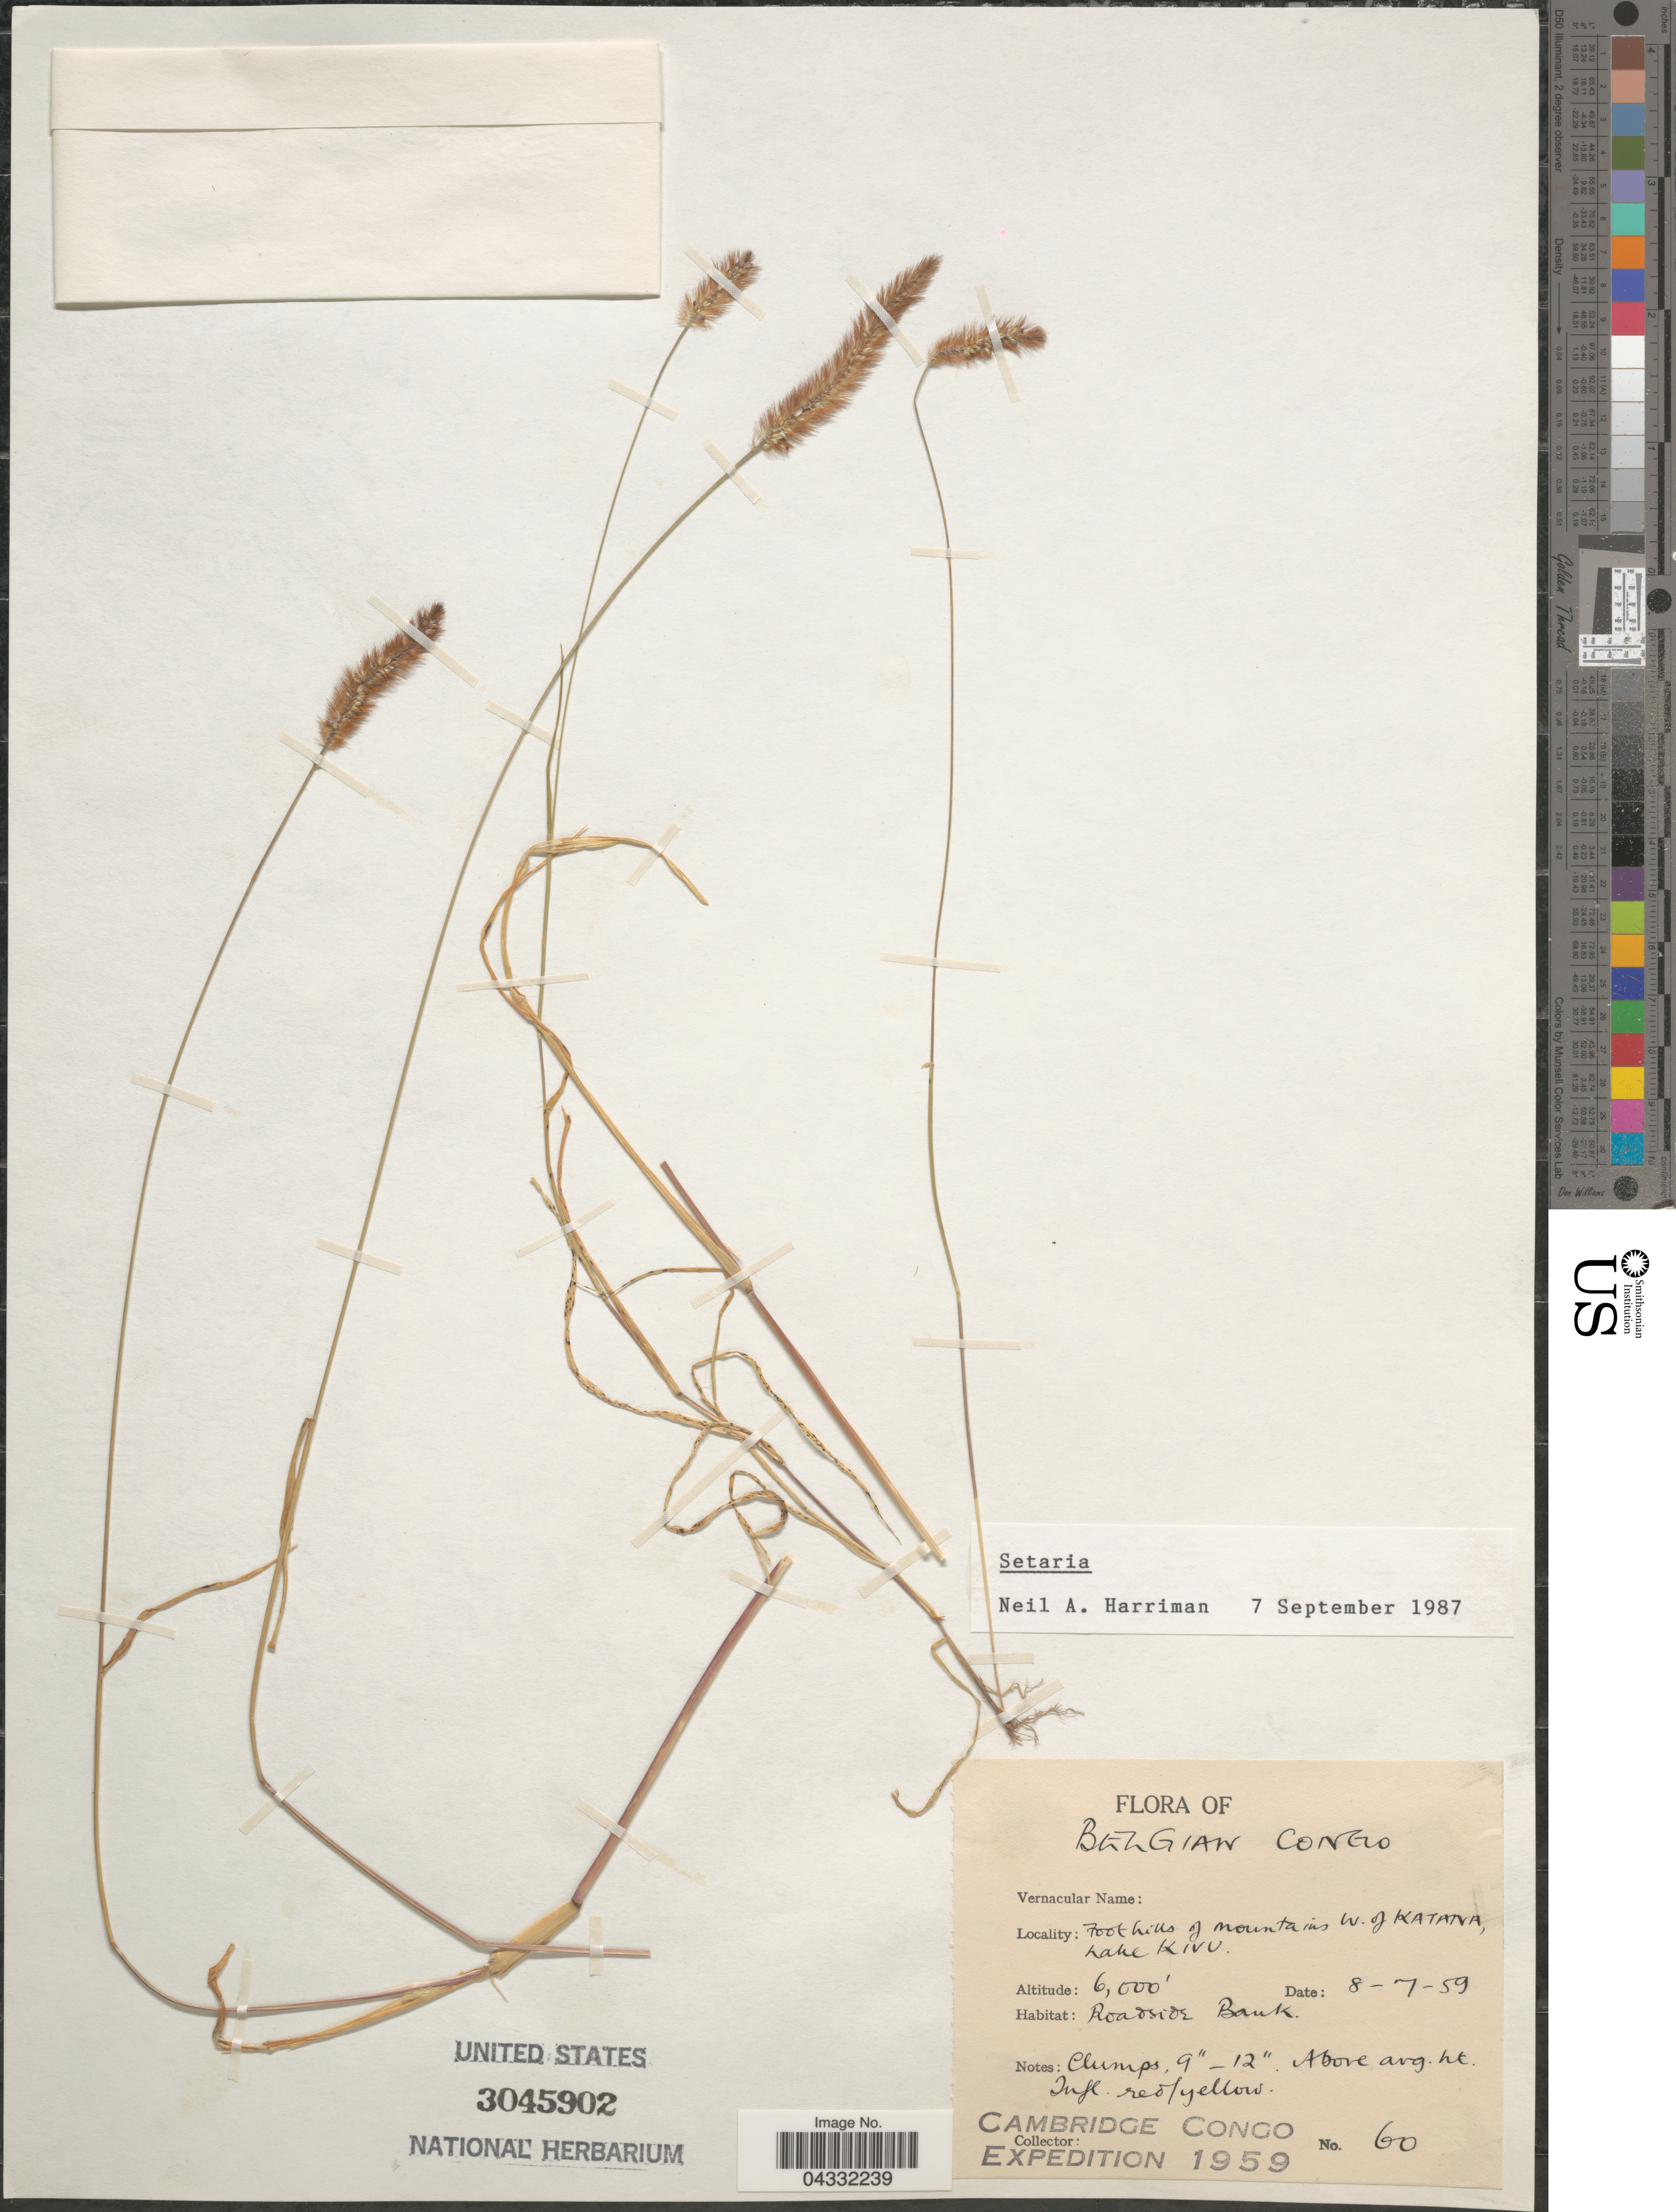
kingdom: Plantae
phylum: Tracheophyta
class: Liliopsida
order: Poales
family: Poaceae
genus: Setaria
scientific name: Setaria sp.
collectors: Cambridge Congo Expedition 1959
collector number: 60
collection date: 1959-07-08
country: Congo, Democratic Republic of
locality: Belgian Congo. Foothills of mountains W. of Katana, Lake Kivu.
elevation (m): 1829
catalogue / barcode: US 3045902